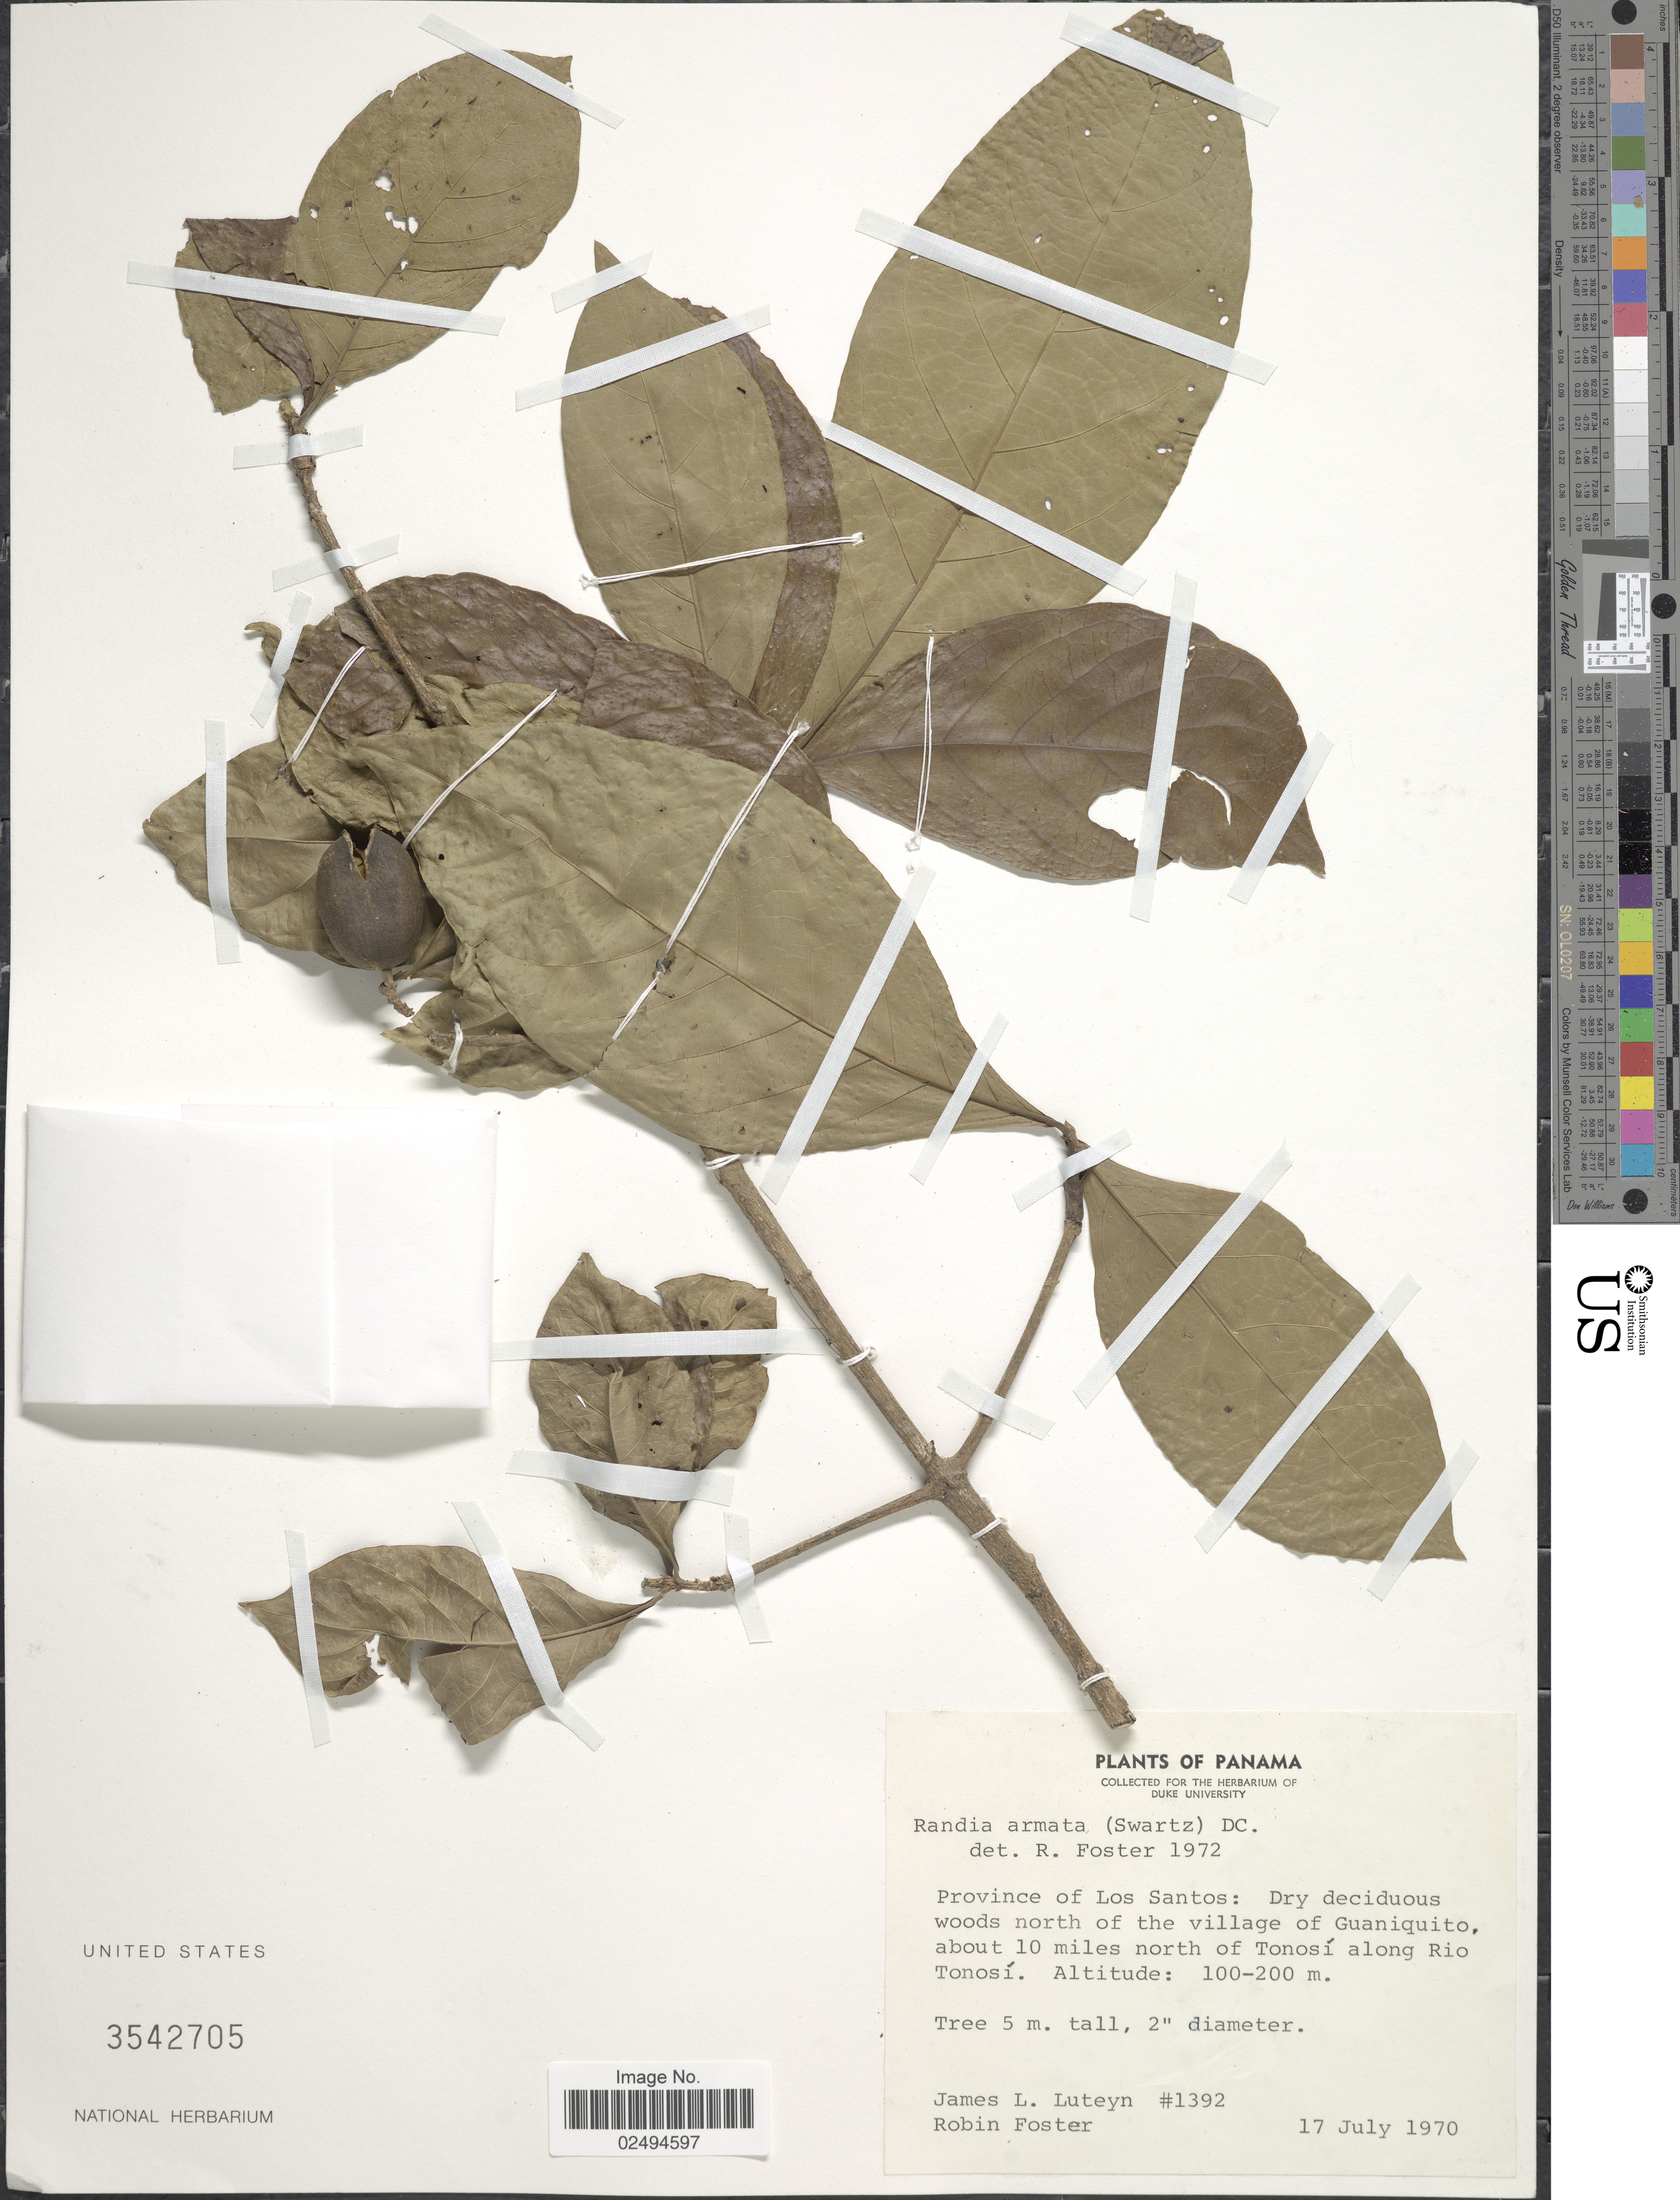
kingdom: Plantae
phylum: Tracheophyta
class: Magnoliopsida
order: Gentianales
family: Rubiaceae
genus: Randia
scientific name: Randia armata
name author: (Sw.) DC.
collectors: J. L. Luteyn & R. B. Foster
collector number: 1392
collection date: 1970-07-17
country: Panama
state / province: Los Santos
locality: Province of Los Santos: Dry deciduous woods north of the village of Guaniquito, about 10 miles north of Tonosi along Rio Tonosi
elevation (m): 100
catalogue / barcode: US 3542705